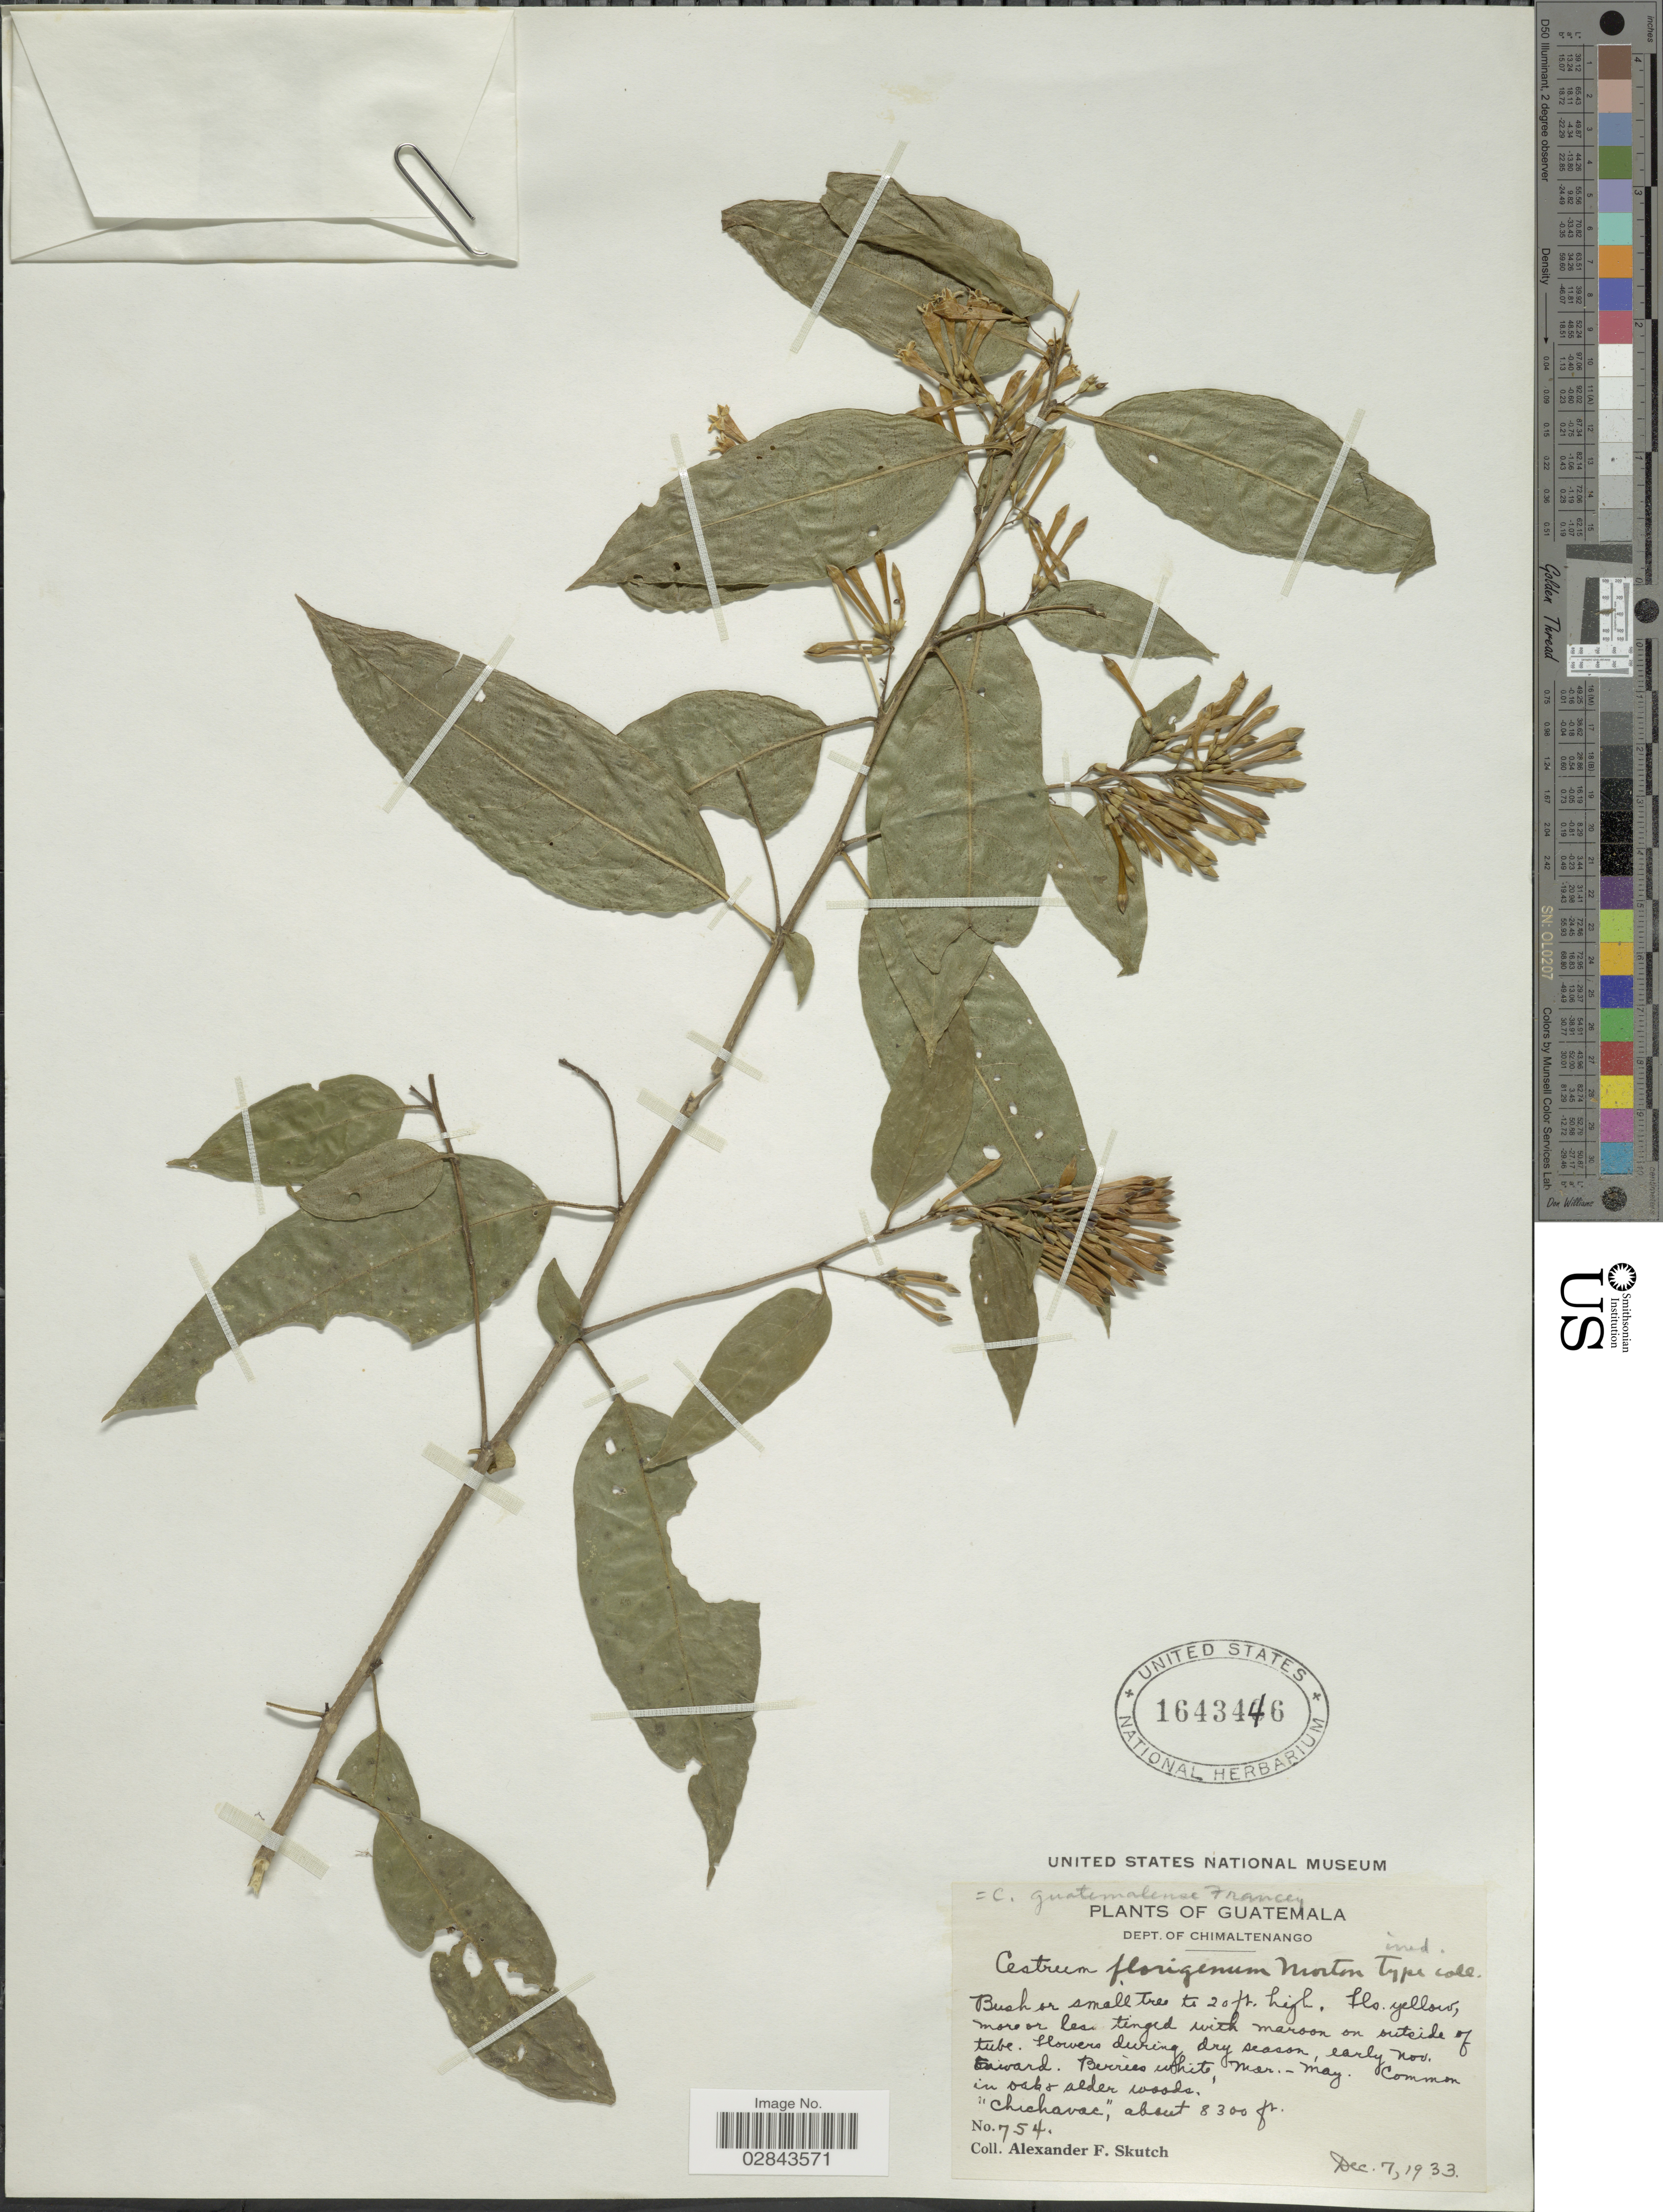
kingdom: Plantae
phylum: Tracheophyta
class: Magnoliopsida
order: Solanales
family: Solanaceae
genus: Cestrum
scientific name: Cestrum guatemalense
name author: Francey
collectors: A. F. Skutch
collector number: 754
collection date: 1933-12-07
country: Guatemala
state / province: Chimaltenango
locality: Dept. of Chimaltenango, "Chichavac".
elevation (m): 2530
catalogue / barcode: US 1643446